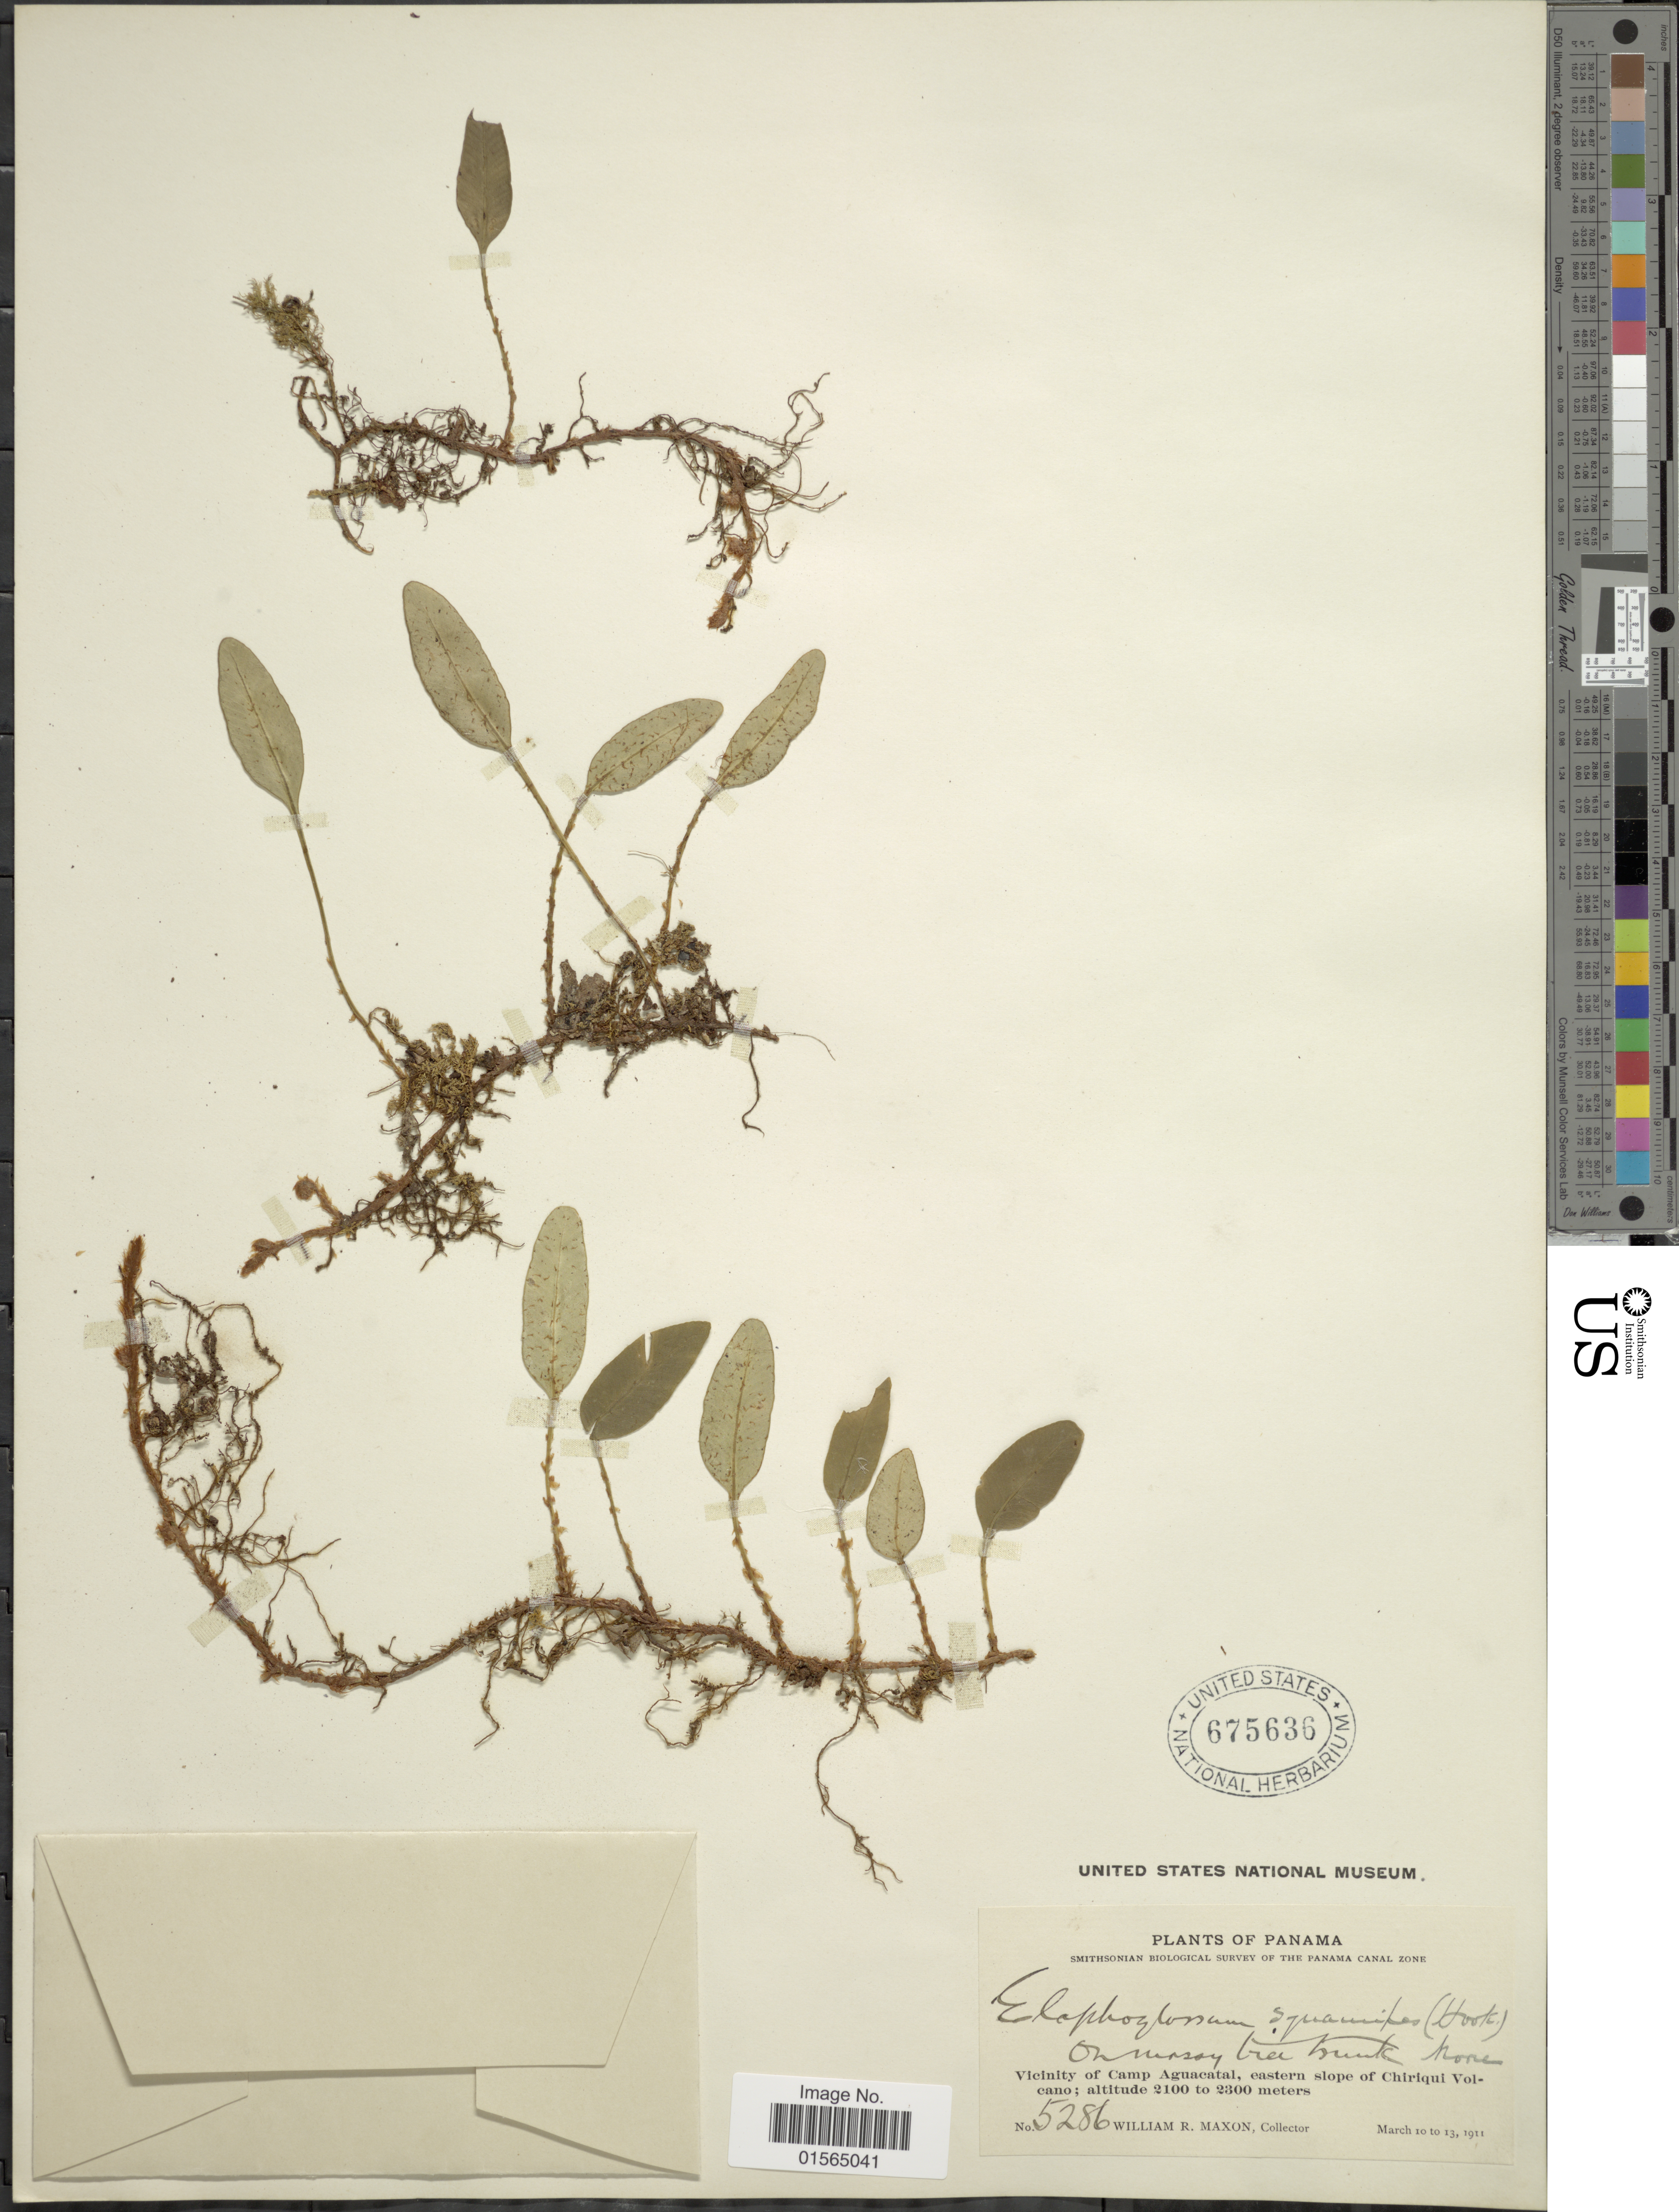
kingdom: Plantae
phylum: Tracheophyta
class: Polypodiopsida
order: Polypodiales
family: Dryopteridaceae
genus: Elaphoglossum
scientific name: Elaphoglossum squamipes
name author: (Hook.) T. Moore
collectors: W. R. Maxon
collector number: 5286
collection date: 1911-03-10/1911-03-13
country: Panama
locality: Vicinity of Camp Aguacatal, eastern slope of Chiriqui Volcano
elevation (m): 2100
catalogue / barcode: US 675636